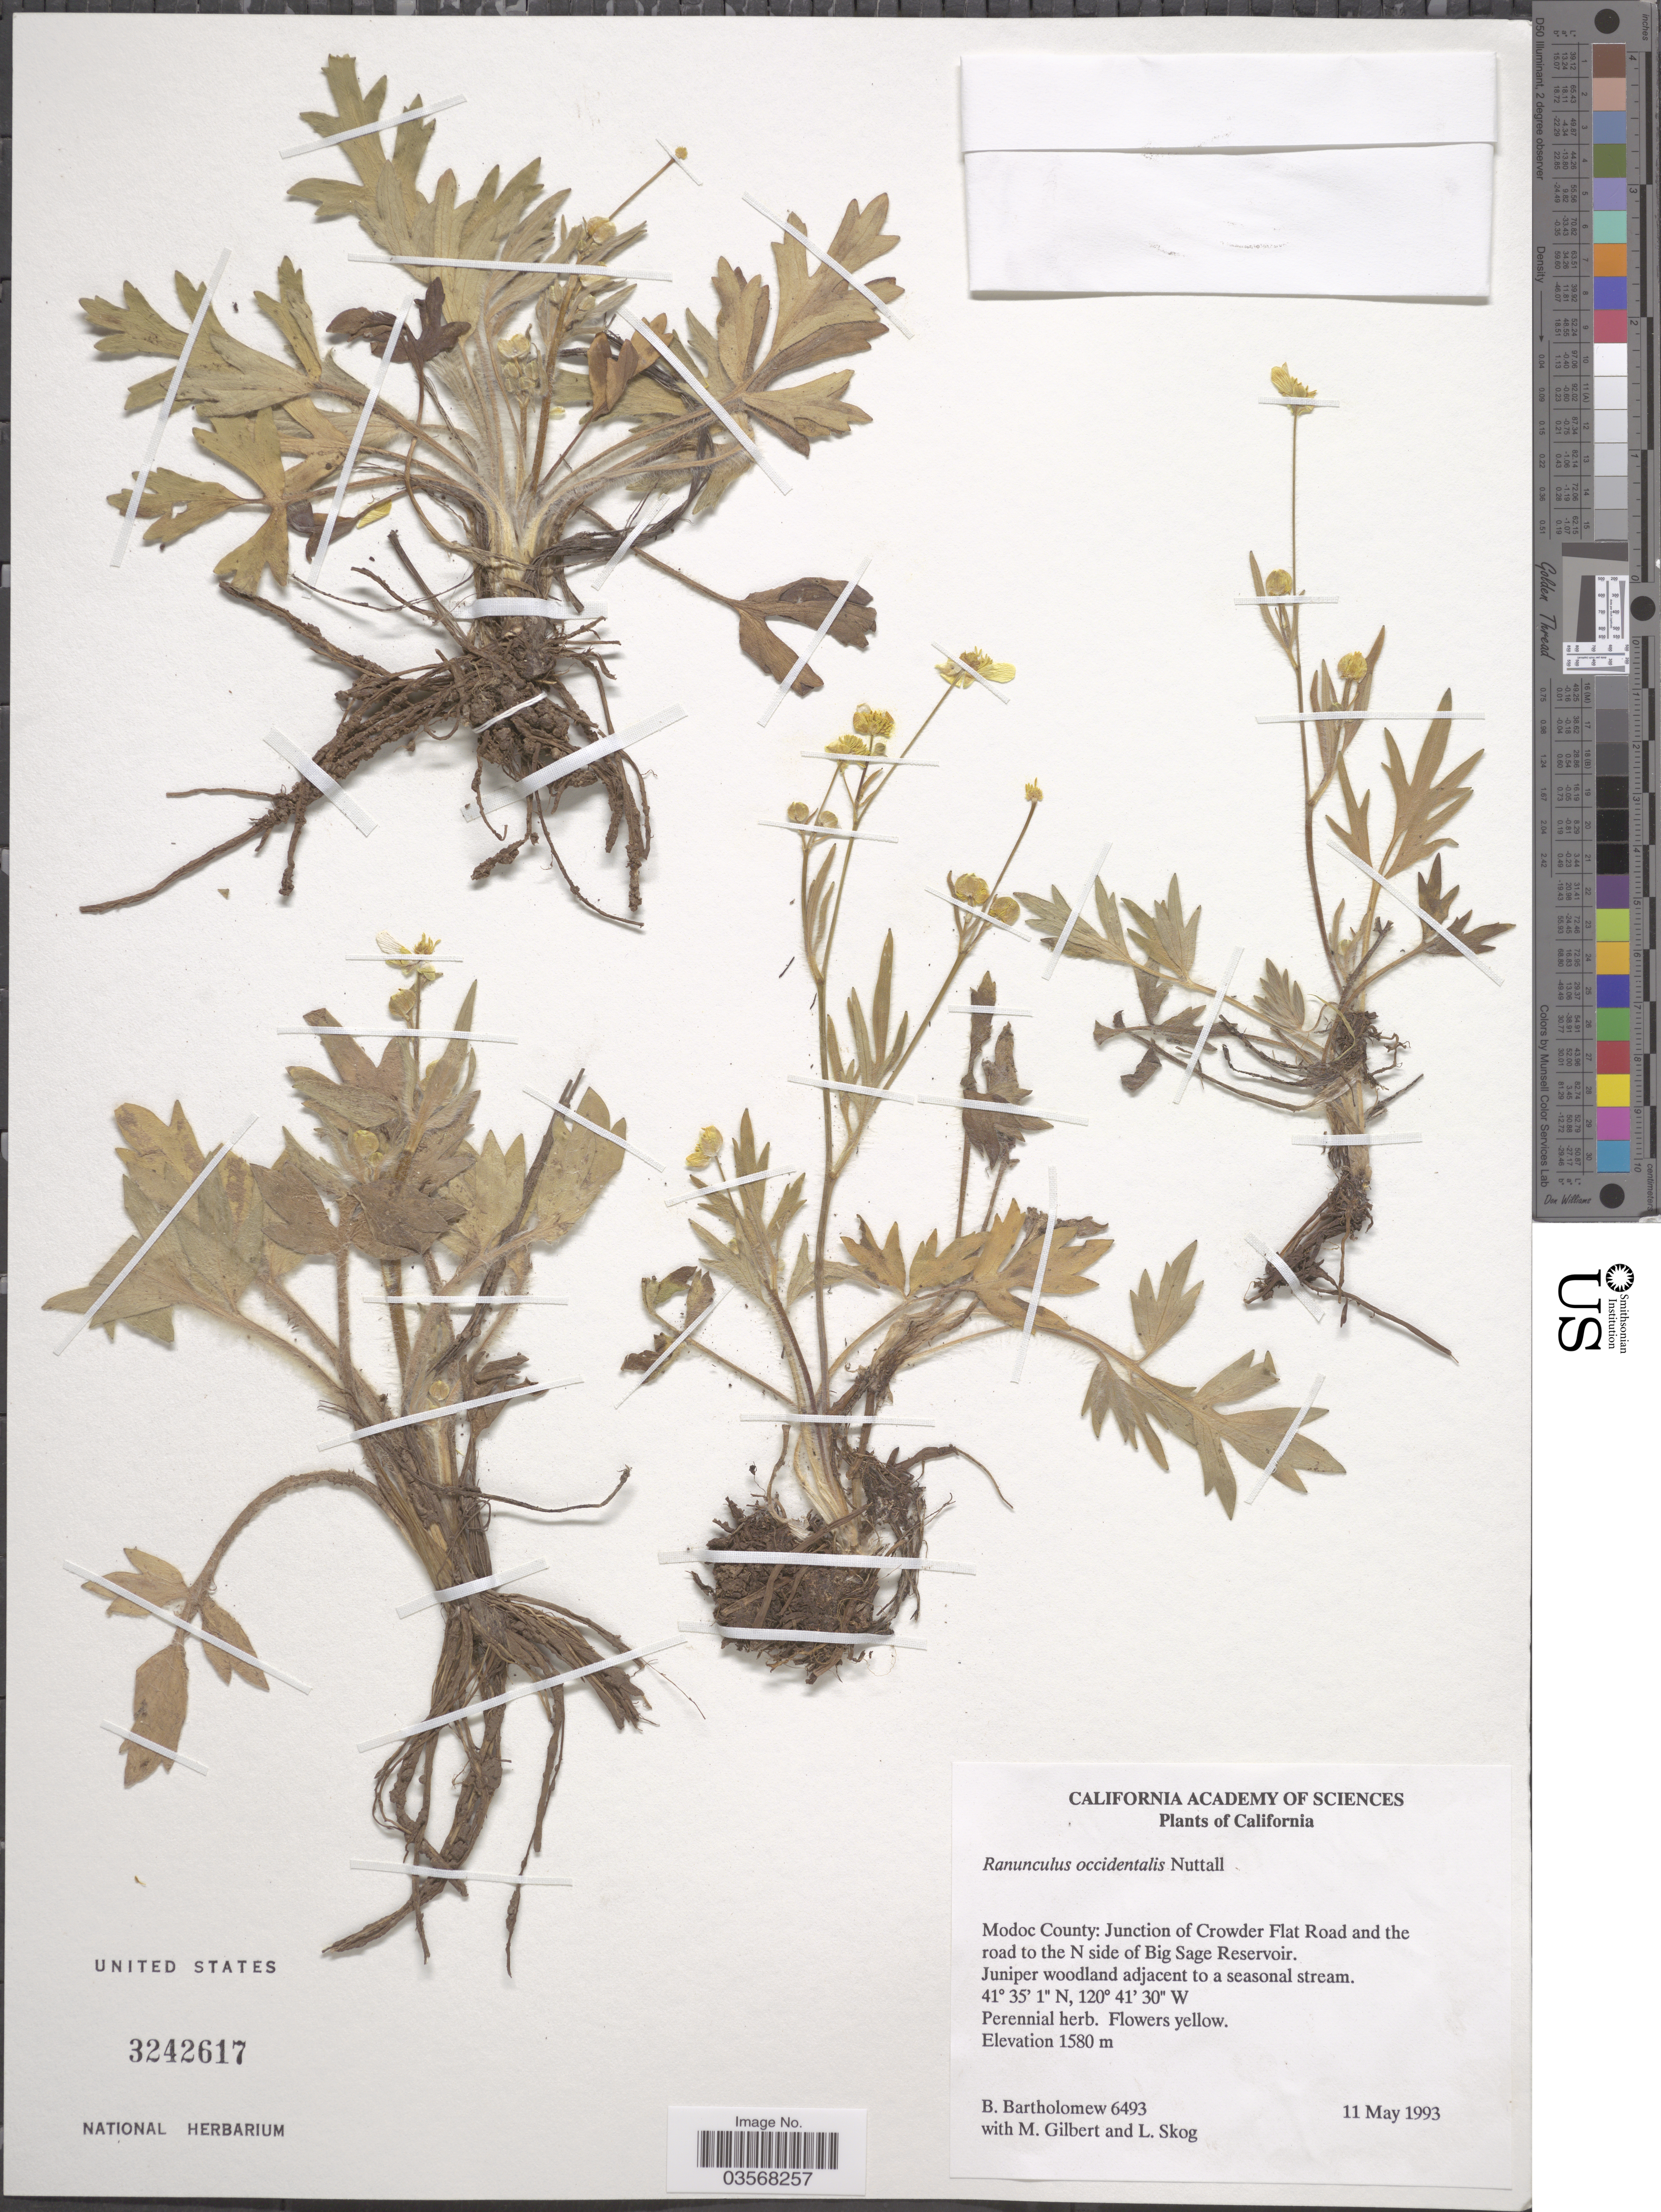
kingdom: Plantae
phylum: Tracheophyta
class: Magnoliopsida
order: Ranunculales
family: Ranunculaceae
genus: Ranunculus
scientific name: Ranunculus occidentalis var. ultramontanus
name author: Nutt.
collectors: B. Bartholomew, M. Gilbert & L. E. Skog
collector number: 6493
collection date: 1993-05-11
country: United States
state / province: California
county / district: Modoc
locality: Modoc County: Junction of Crowder Flat Road and the road to the N side of Big Sage Reservoir.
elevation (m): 1580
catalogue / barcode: US 3242617